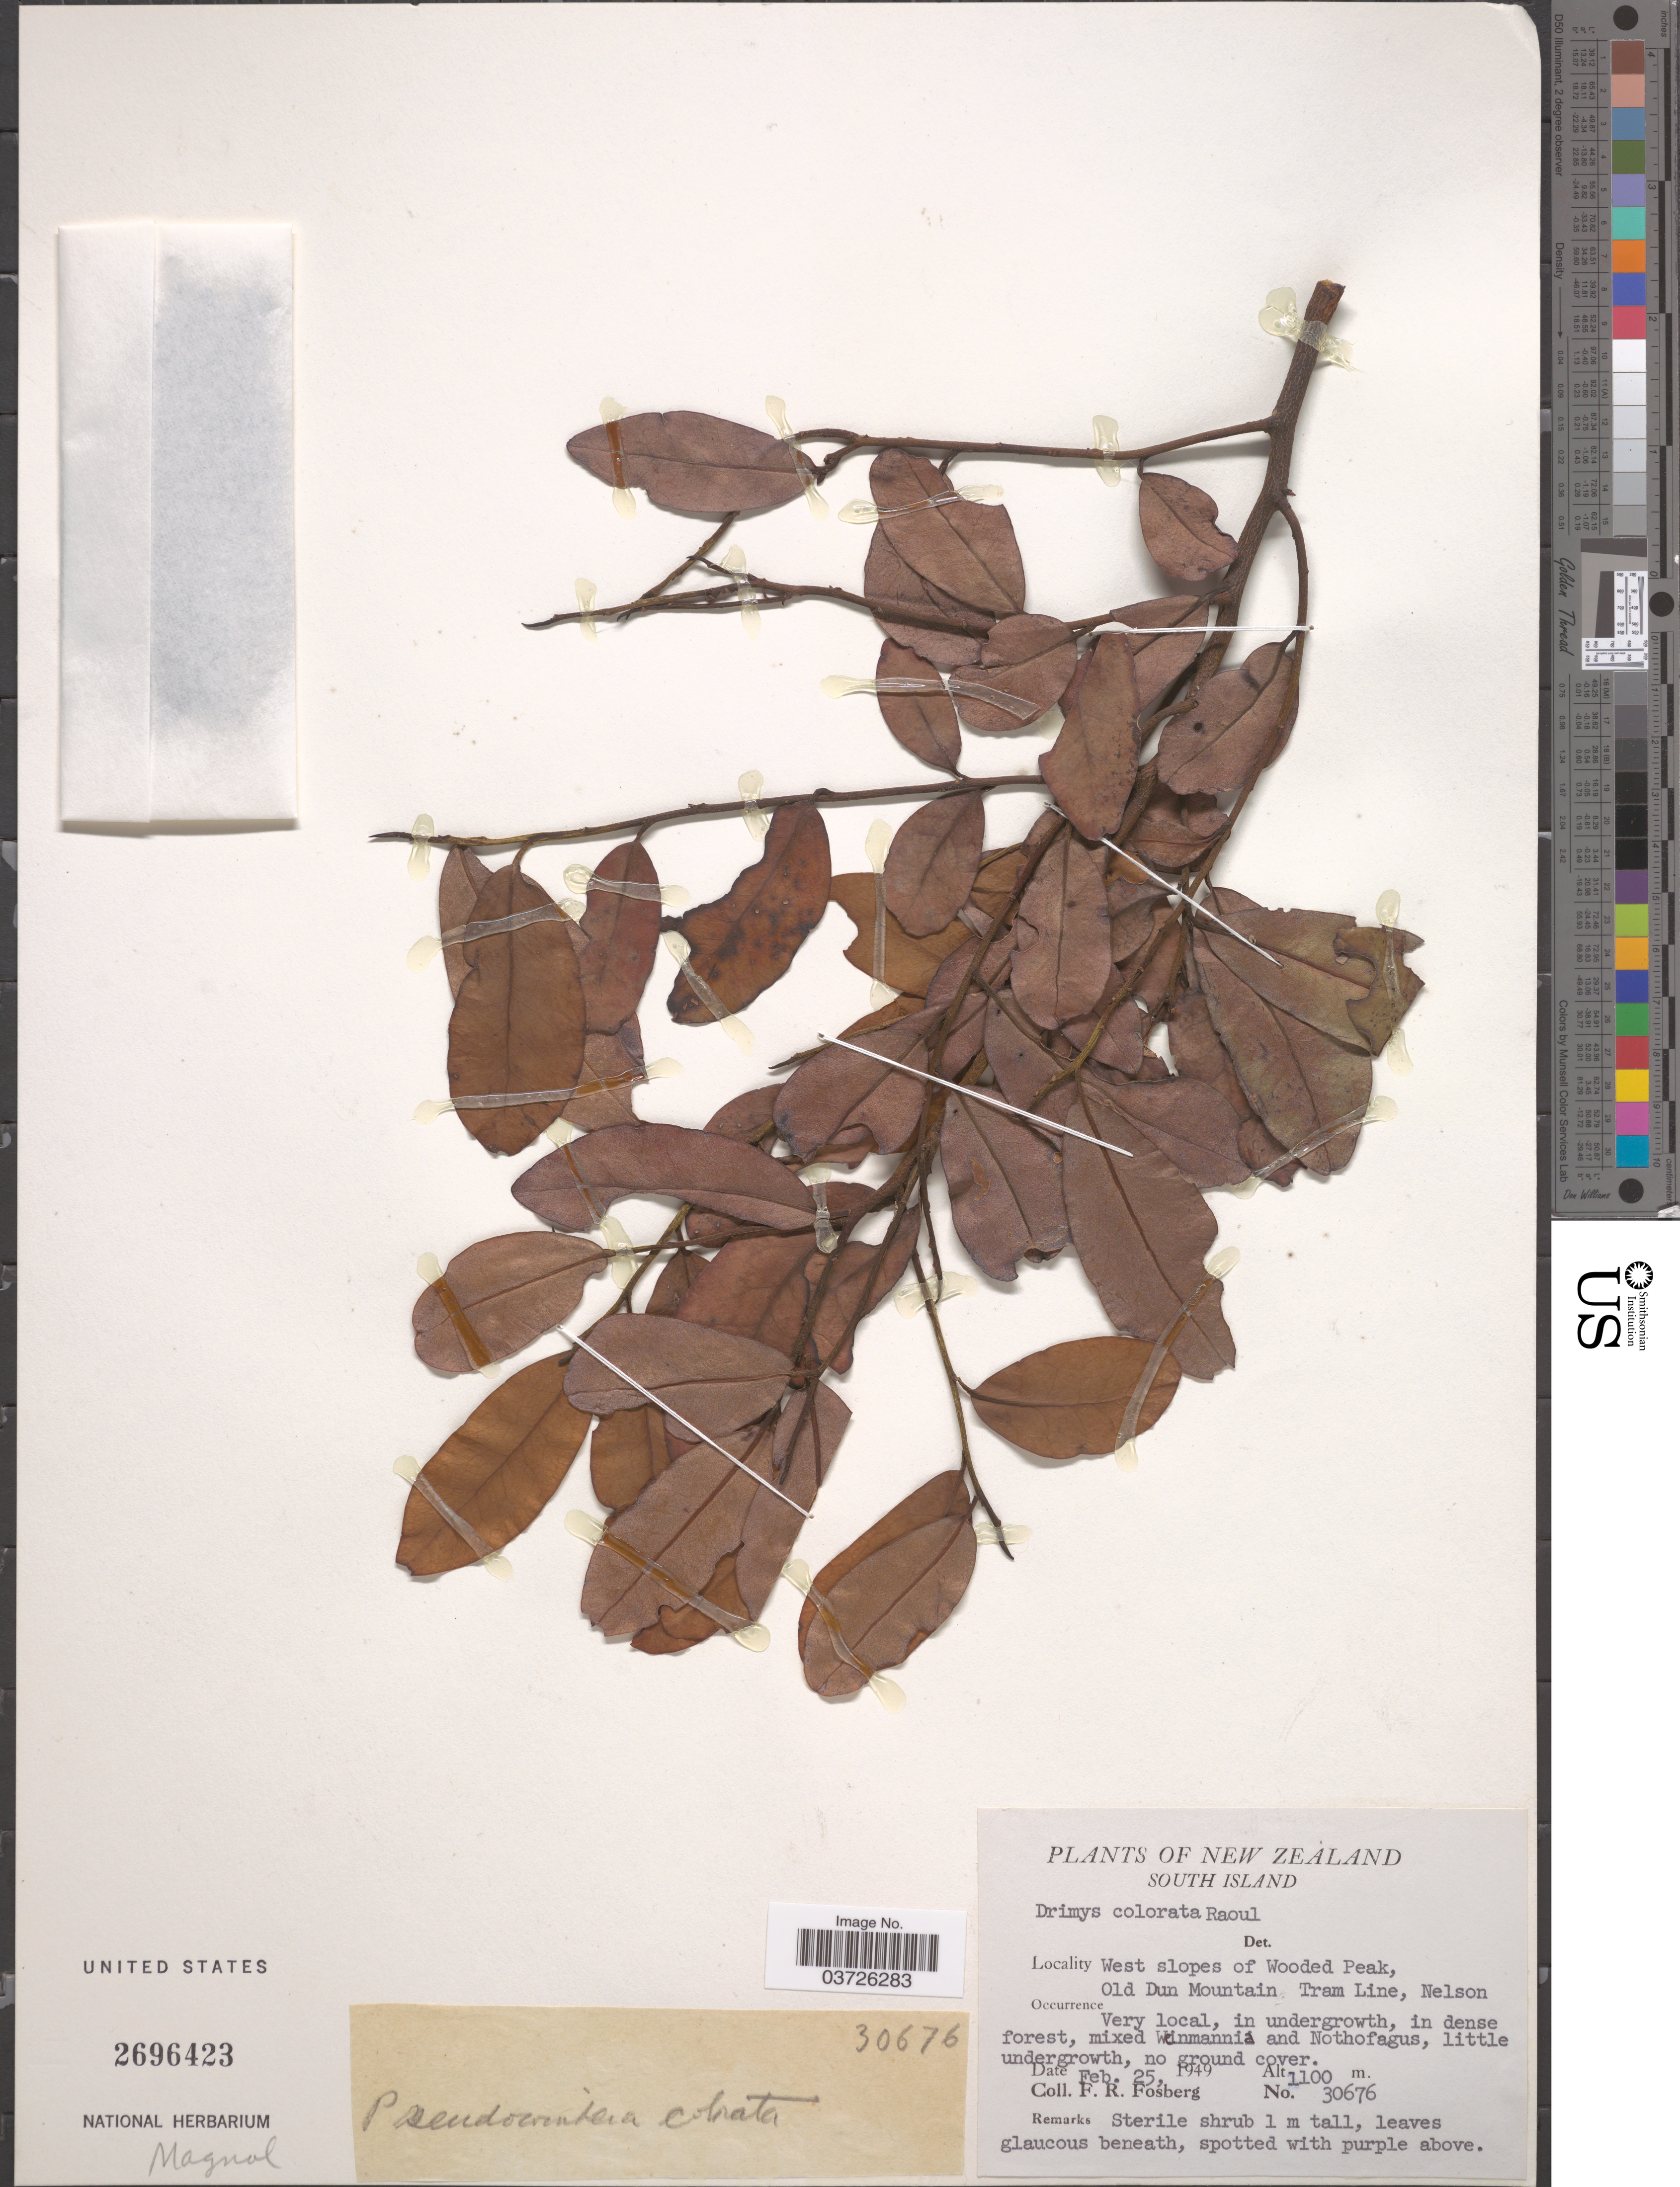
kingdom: Plantae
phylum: Tracheophyta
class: Magnoliopsida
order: Canellales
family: Winteraceae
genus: Pseudowintera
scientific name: Pseudowintera colorata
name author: (Raoul) Dandy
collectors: F. R. Fosberg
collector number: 30676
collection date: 1949-02-25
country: New Zealand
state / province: Nelson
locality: South Island. West slopes of Wooded Peak, Old Dun Mountain Tram Line.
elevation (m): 1100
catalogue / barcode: US 2696423